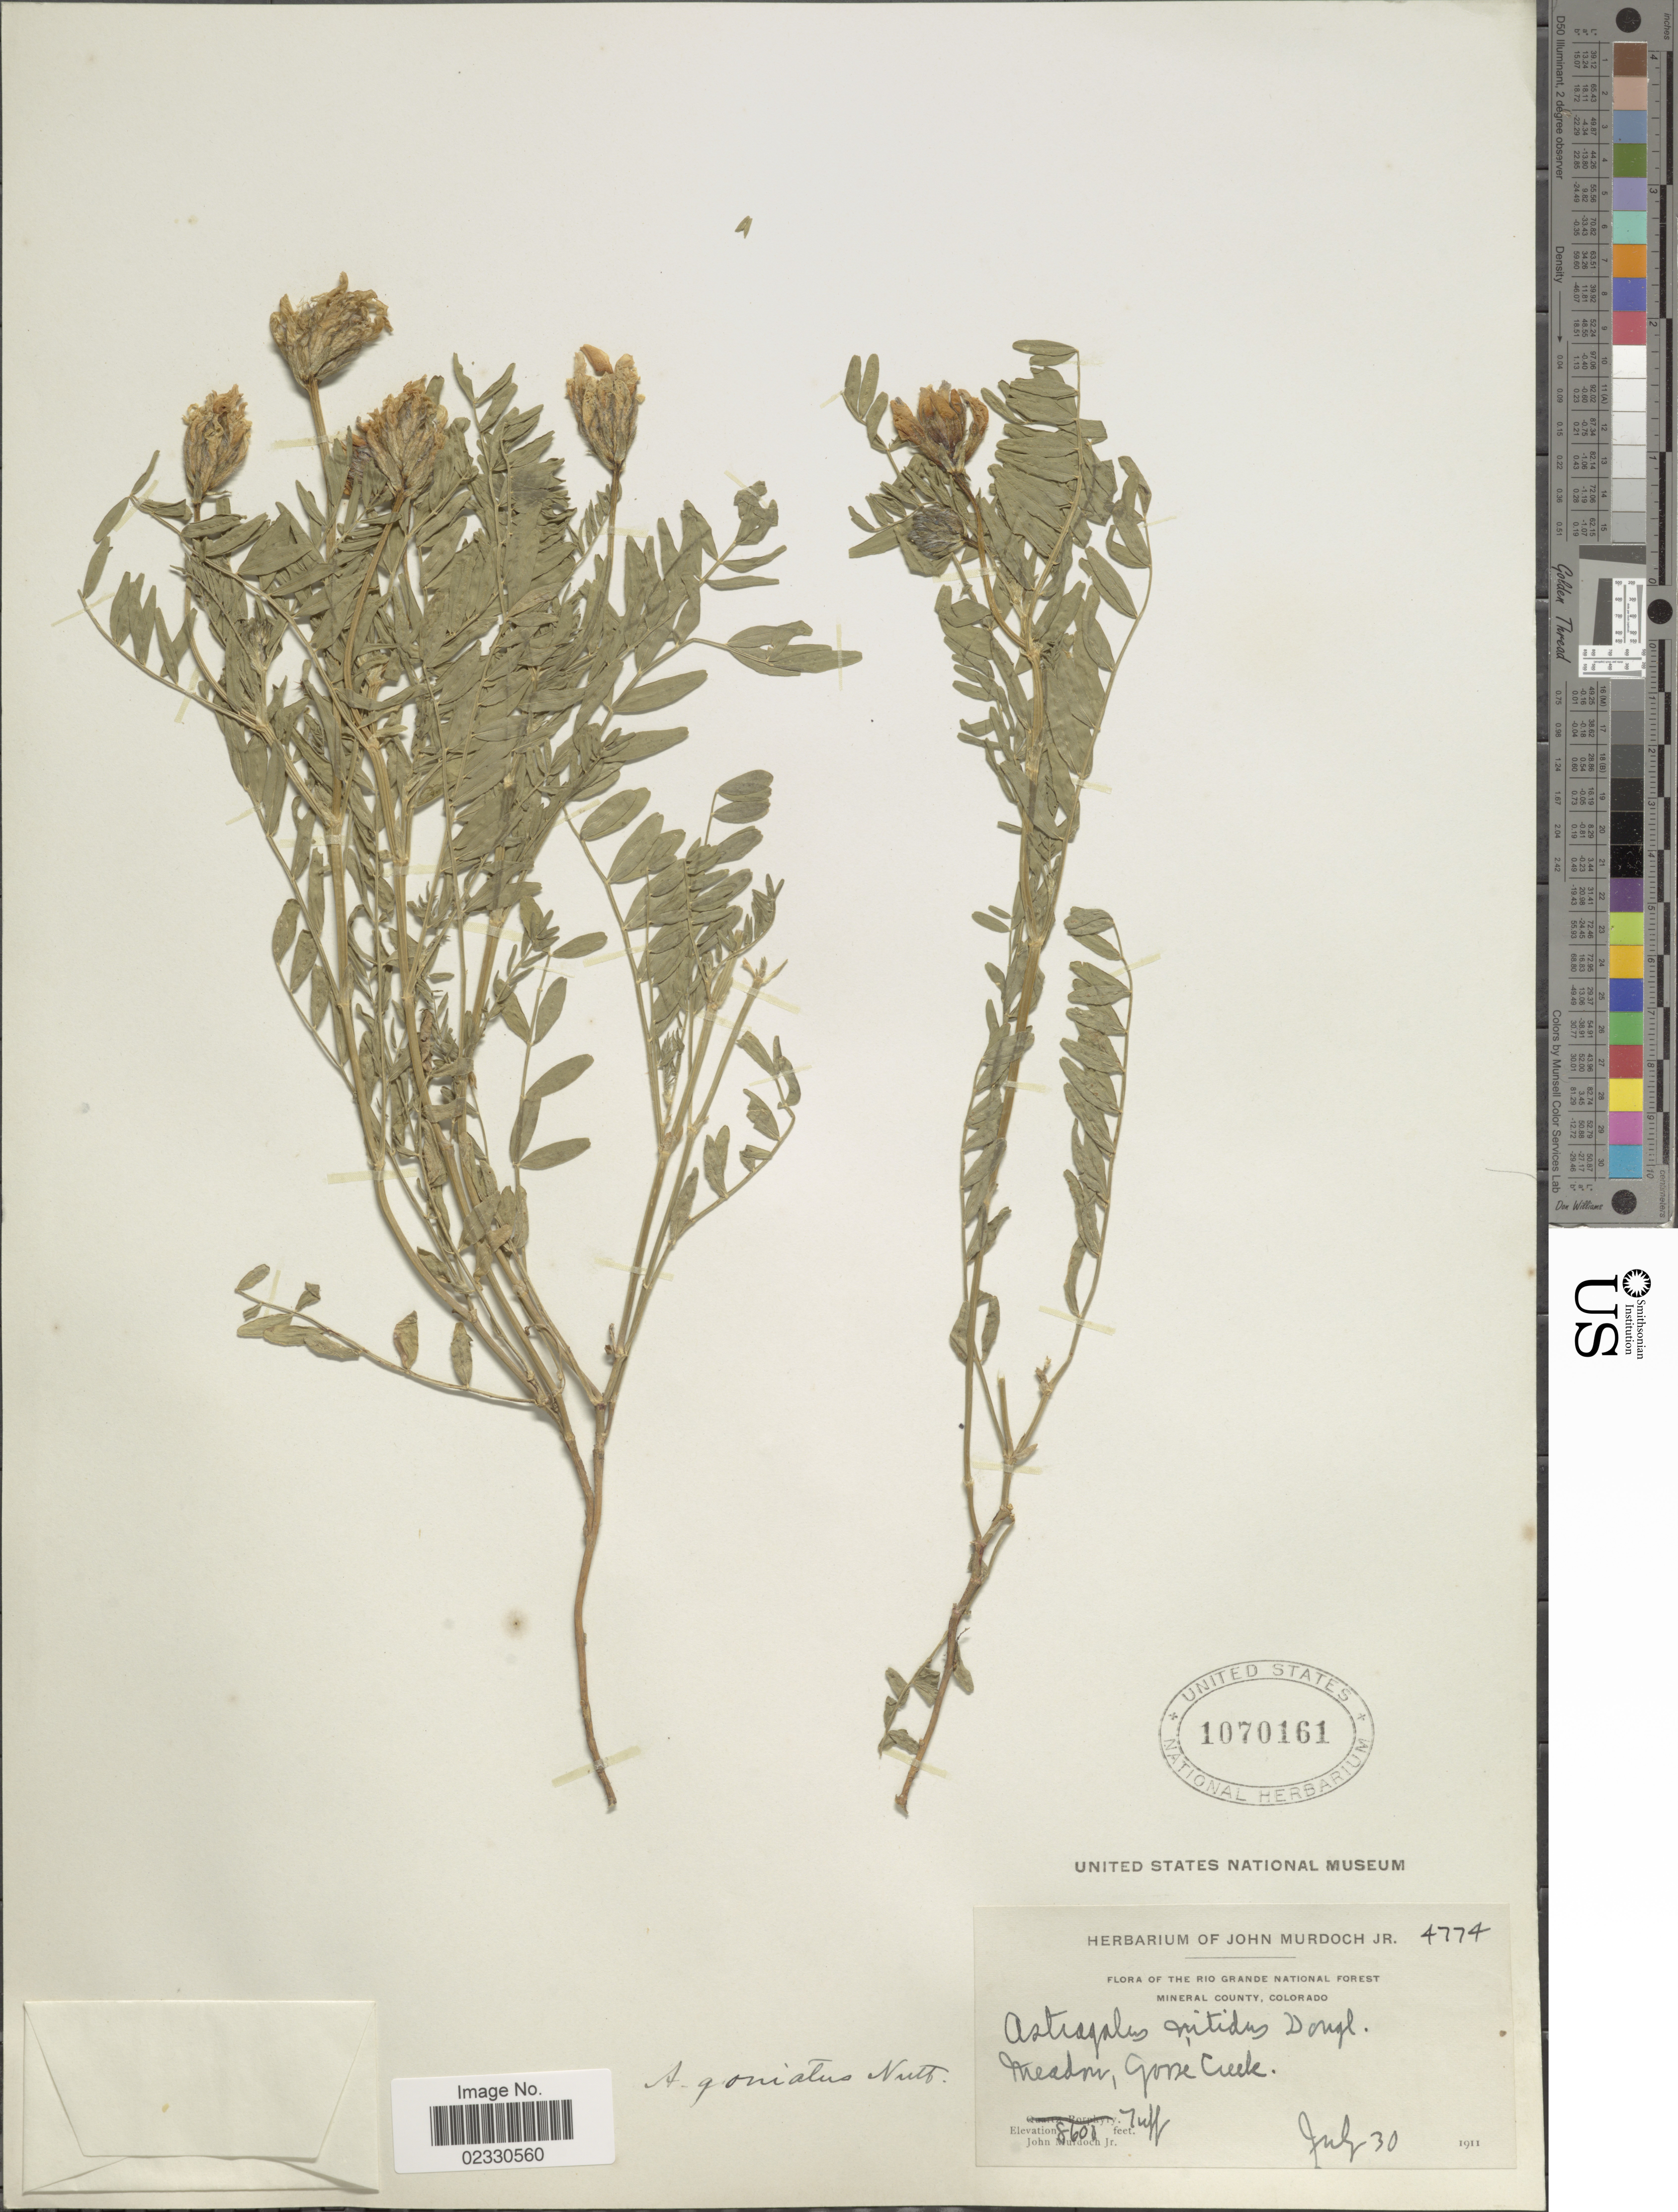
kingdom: Plantae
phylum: Tracheophyta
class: Magnoliopsida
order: Fabales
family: Fabaceae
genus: Astragalus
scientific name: Astragalus dasyglottis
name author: DC.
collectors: J. Murdoch Jr.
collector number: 4774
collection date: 1911-07-30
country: United States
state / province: Colorado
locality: The Rio Grande National Forest, Mineral County, Colorado, Goose Creek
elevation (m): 2621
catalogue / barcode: US 1070161